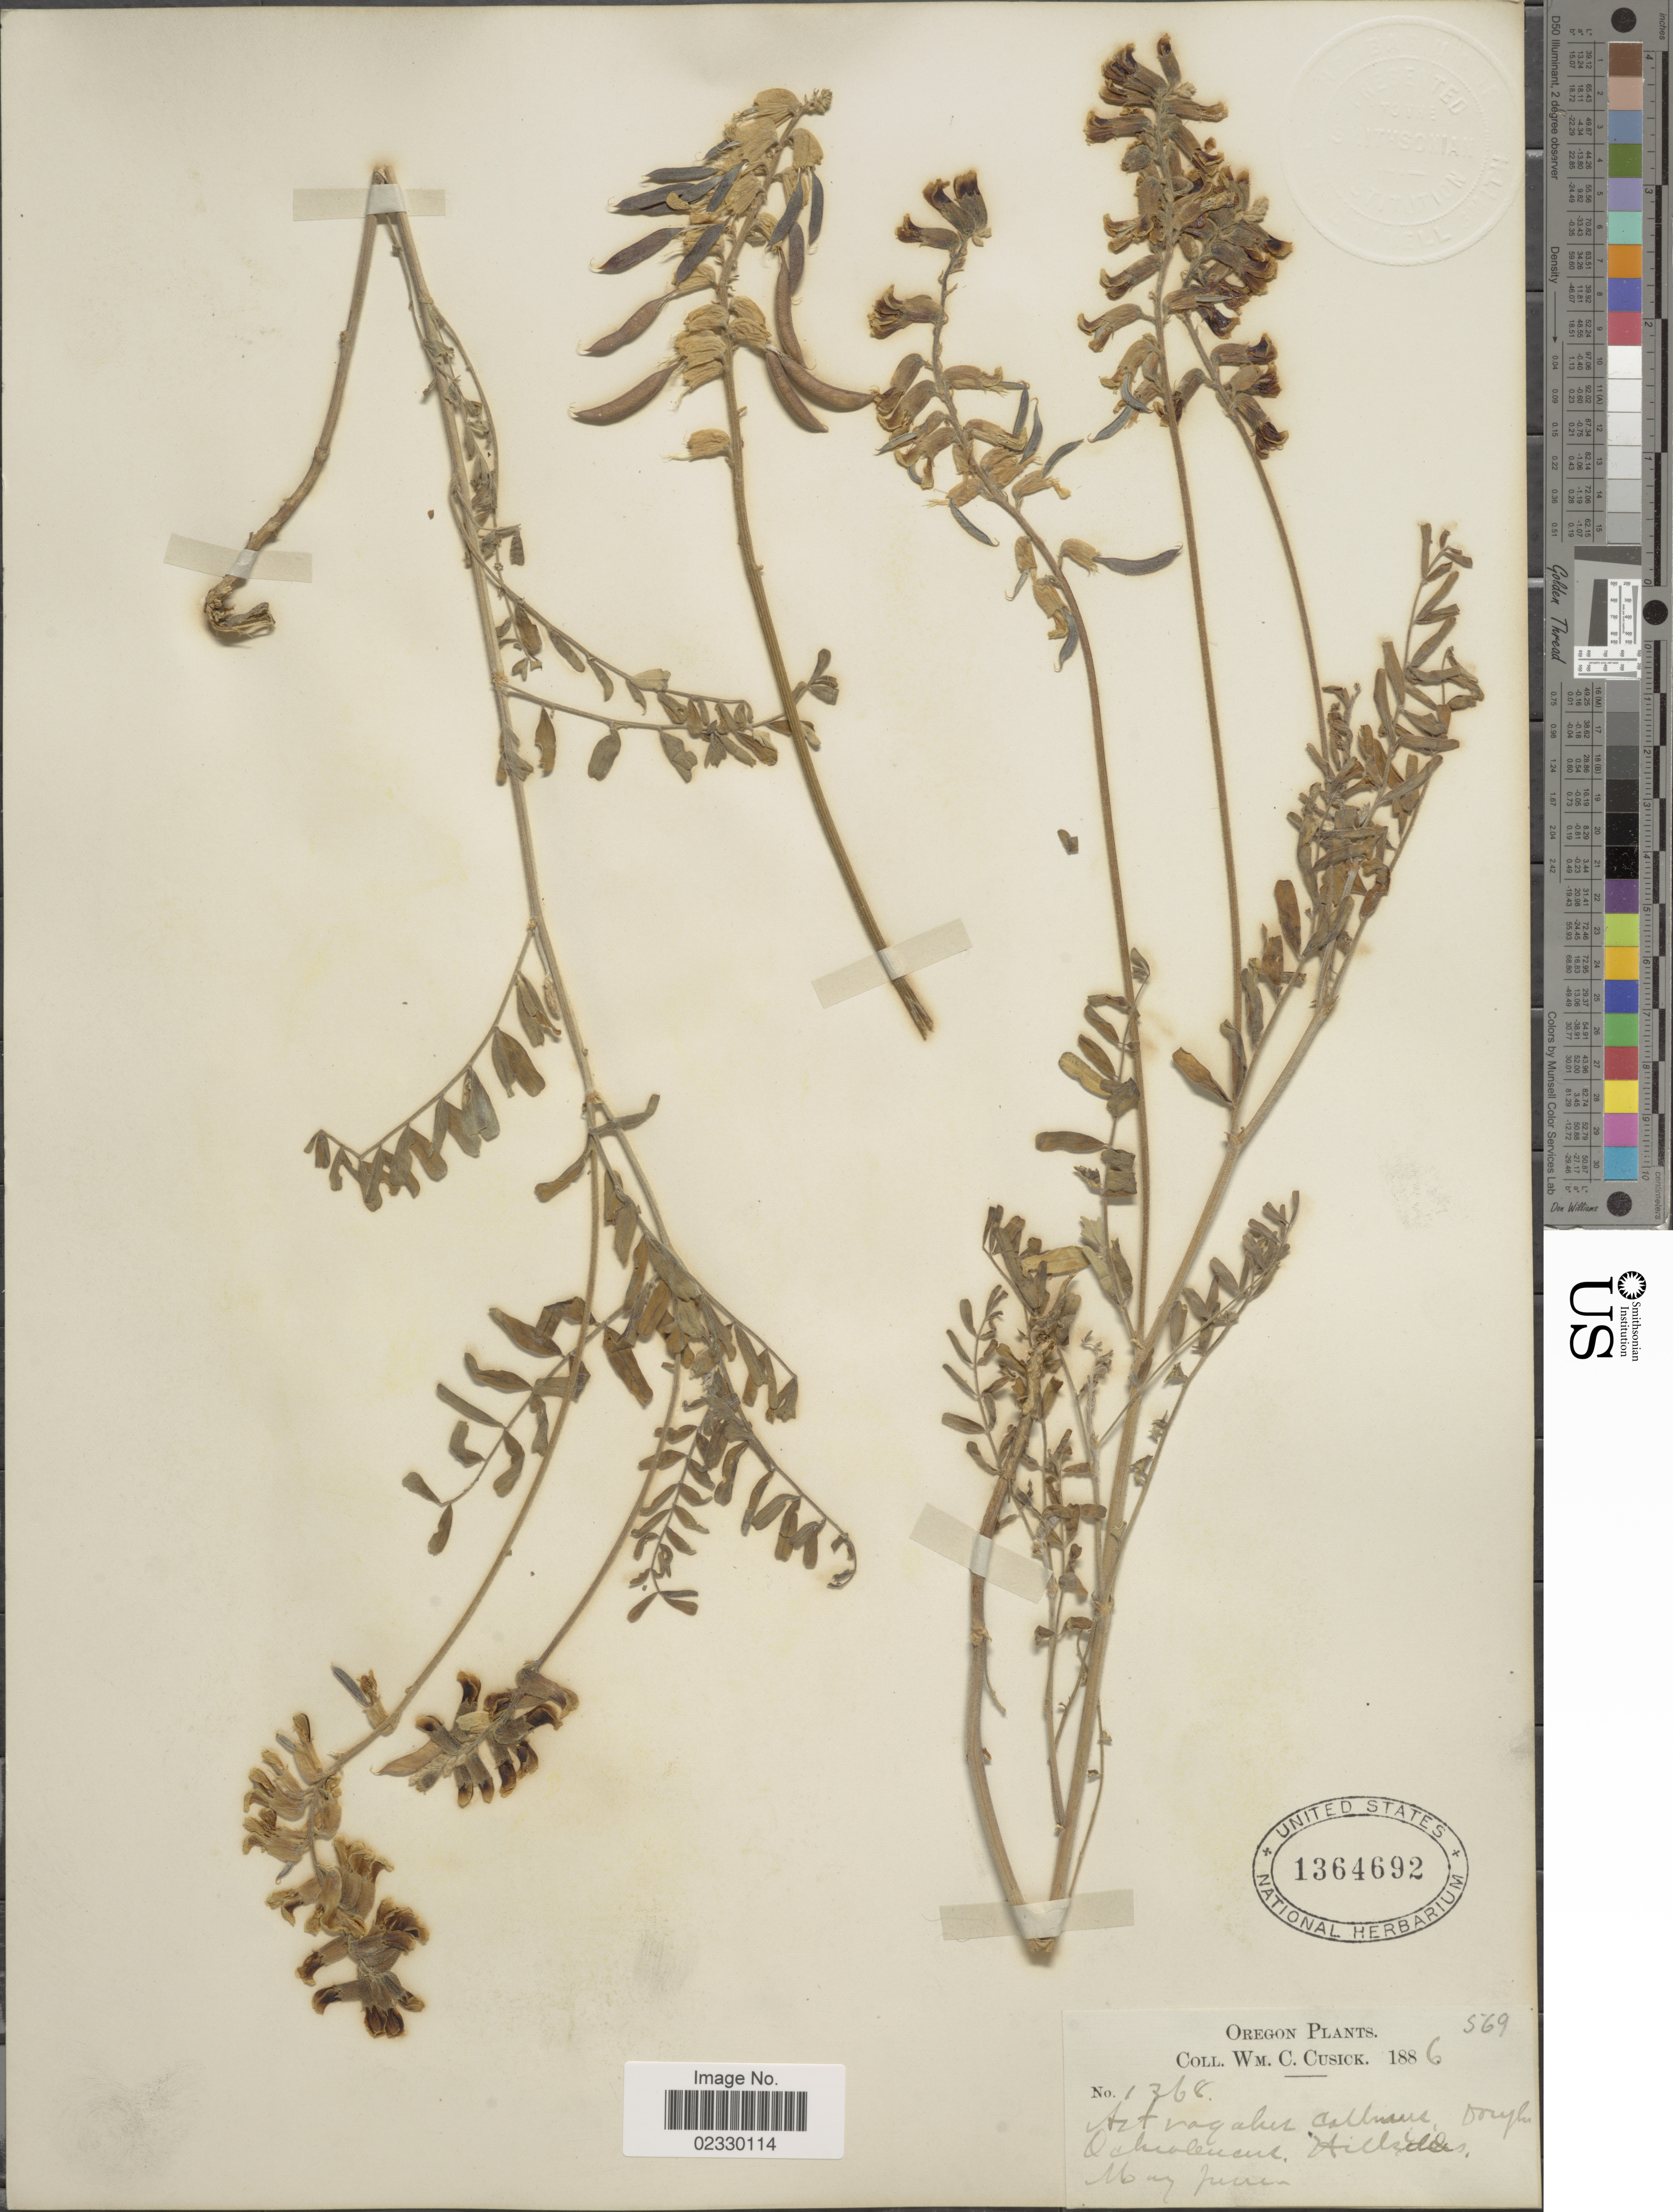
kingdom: Plantae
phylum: Tracheophyta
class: Magnoliopsida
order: Fabales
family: Fabaceae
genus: Astragalus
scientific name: Astragalus collinus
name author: Douglas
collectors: W. C. Cusick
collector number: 1768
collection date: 1886-05/1886-06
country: United States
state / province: Oregon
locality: Hillsides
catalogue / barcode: US 1364692